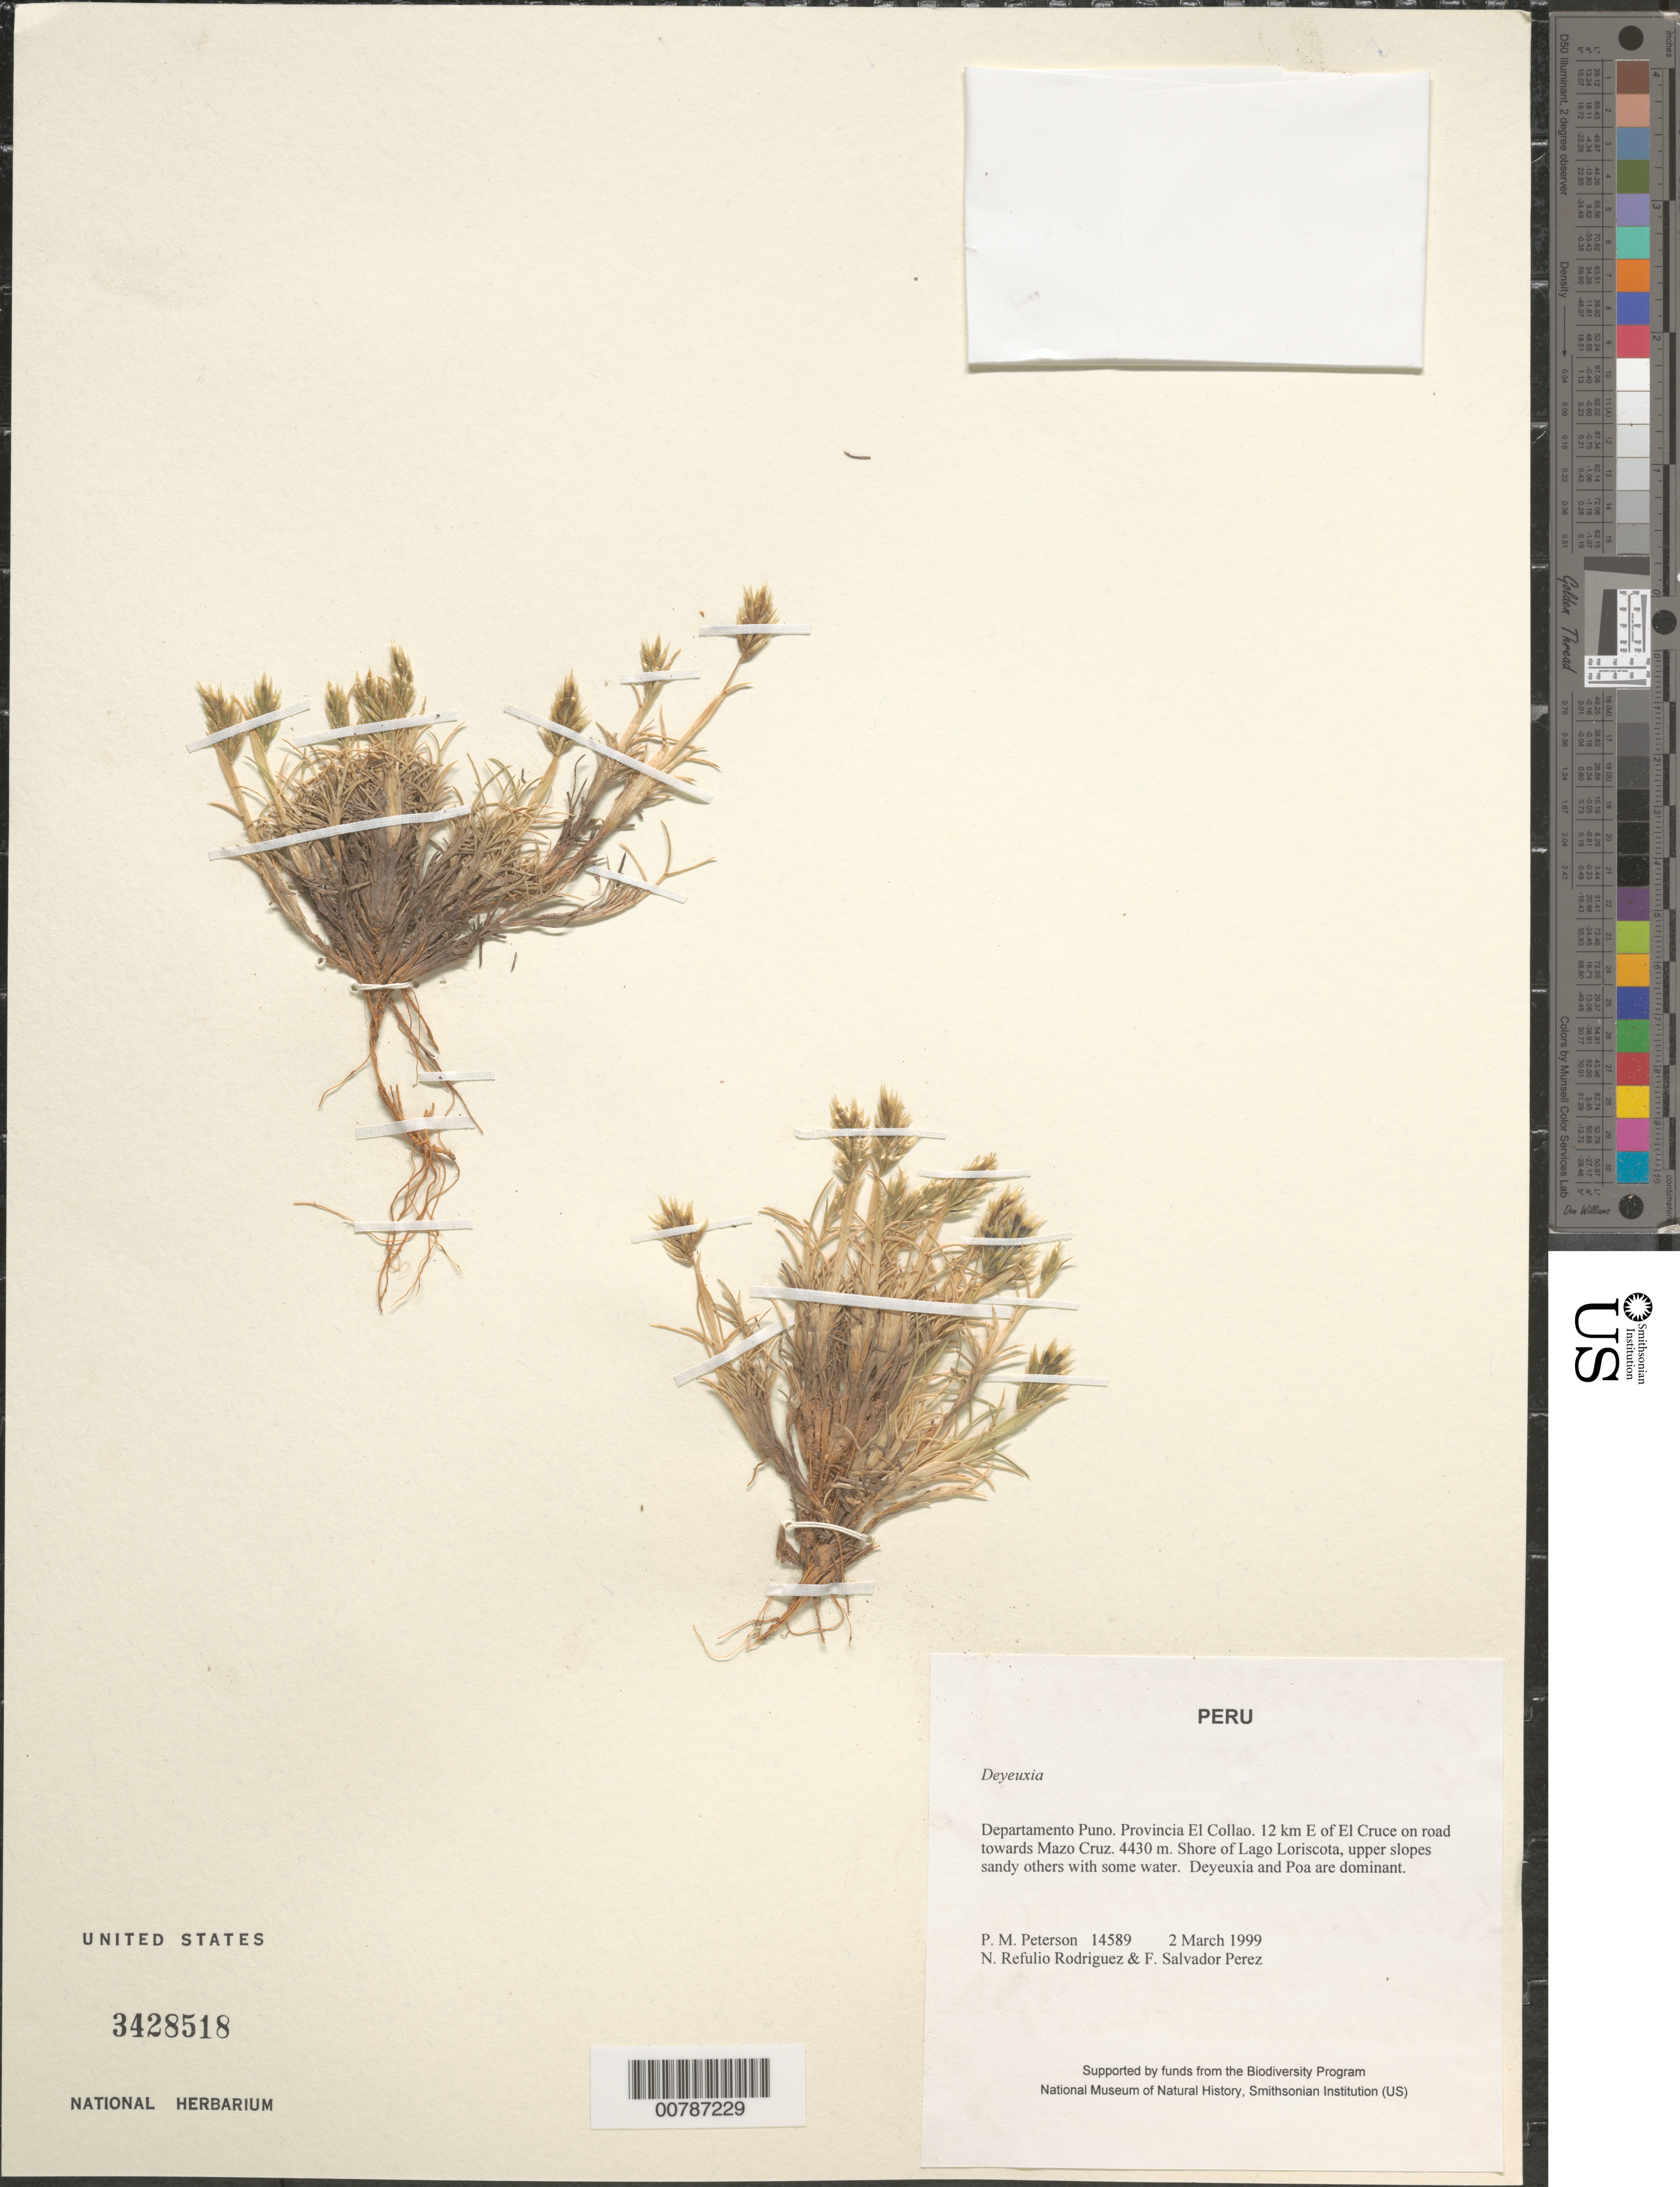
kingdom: Plantae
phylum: Tracheophyta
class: Liliopsida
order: Poales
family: Poaceae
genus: Calamagrostis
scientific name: Calamagrostis sp.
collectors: P. M. Peterson, N. Refulio-Rodríguez & F. Salvador Perez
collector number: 14589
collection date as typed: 02 Mar 1999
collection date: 1999-03-02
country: Peru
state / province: Puno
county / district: El Collao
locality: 12 km E of El Cruce on road towards Mazo Cruz.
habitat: Shore of Lago Loriscota, upper slopes sandy others with some water. Deyeuxia and Poa are dominant.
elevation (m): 4430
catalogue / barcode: US 3428518